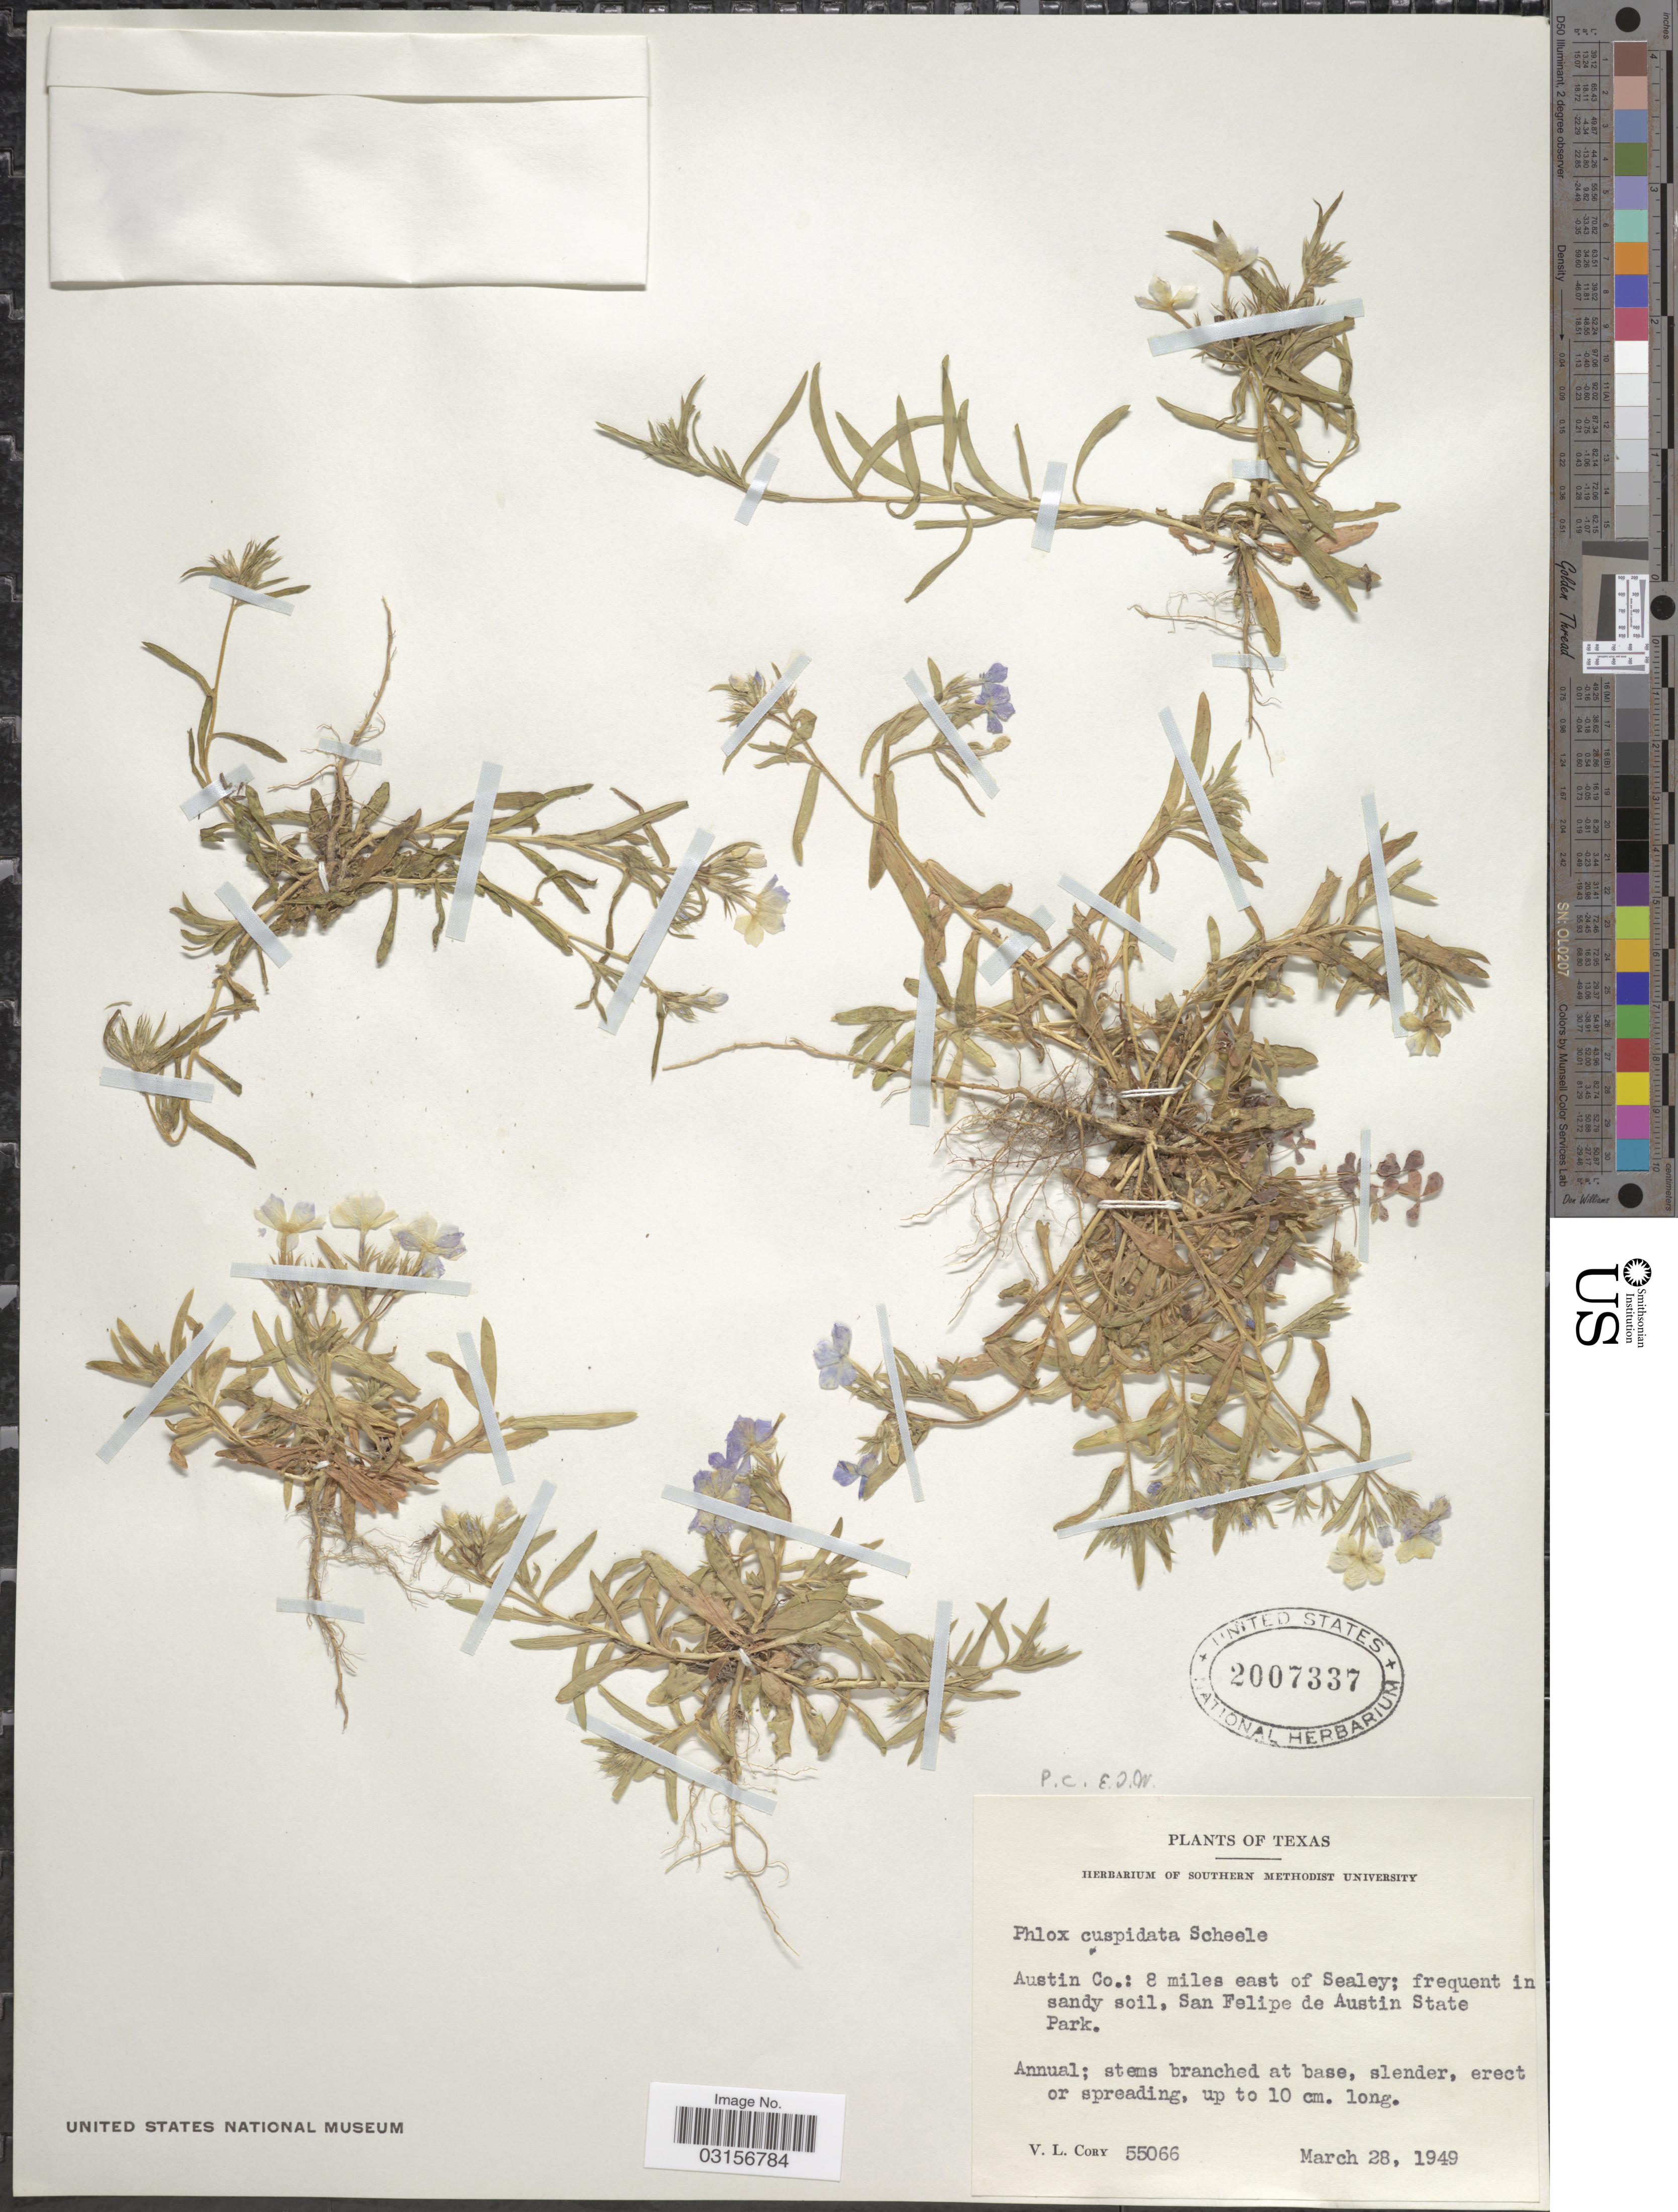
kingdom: Plantae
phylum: Tracheophyta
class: Magnoliopsida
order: Ericales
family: Polemoniaceae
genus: Phlox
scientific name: Phlox cuspidata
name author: Scheele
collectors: V. Cory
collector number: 55066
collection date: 1949-03-28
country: United States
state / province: Texas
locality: Austin Co.: 8 miles east of Sealey; frequent in sandy soil, San Felipe de Austin State Park.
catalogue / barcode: US 2007337